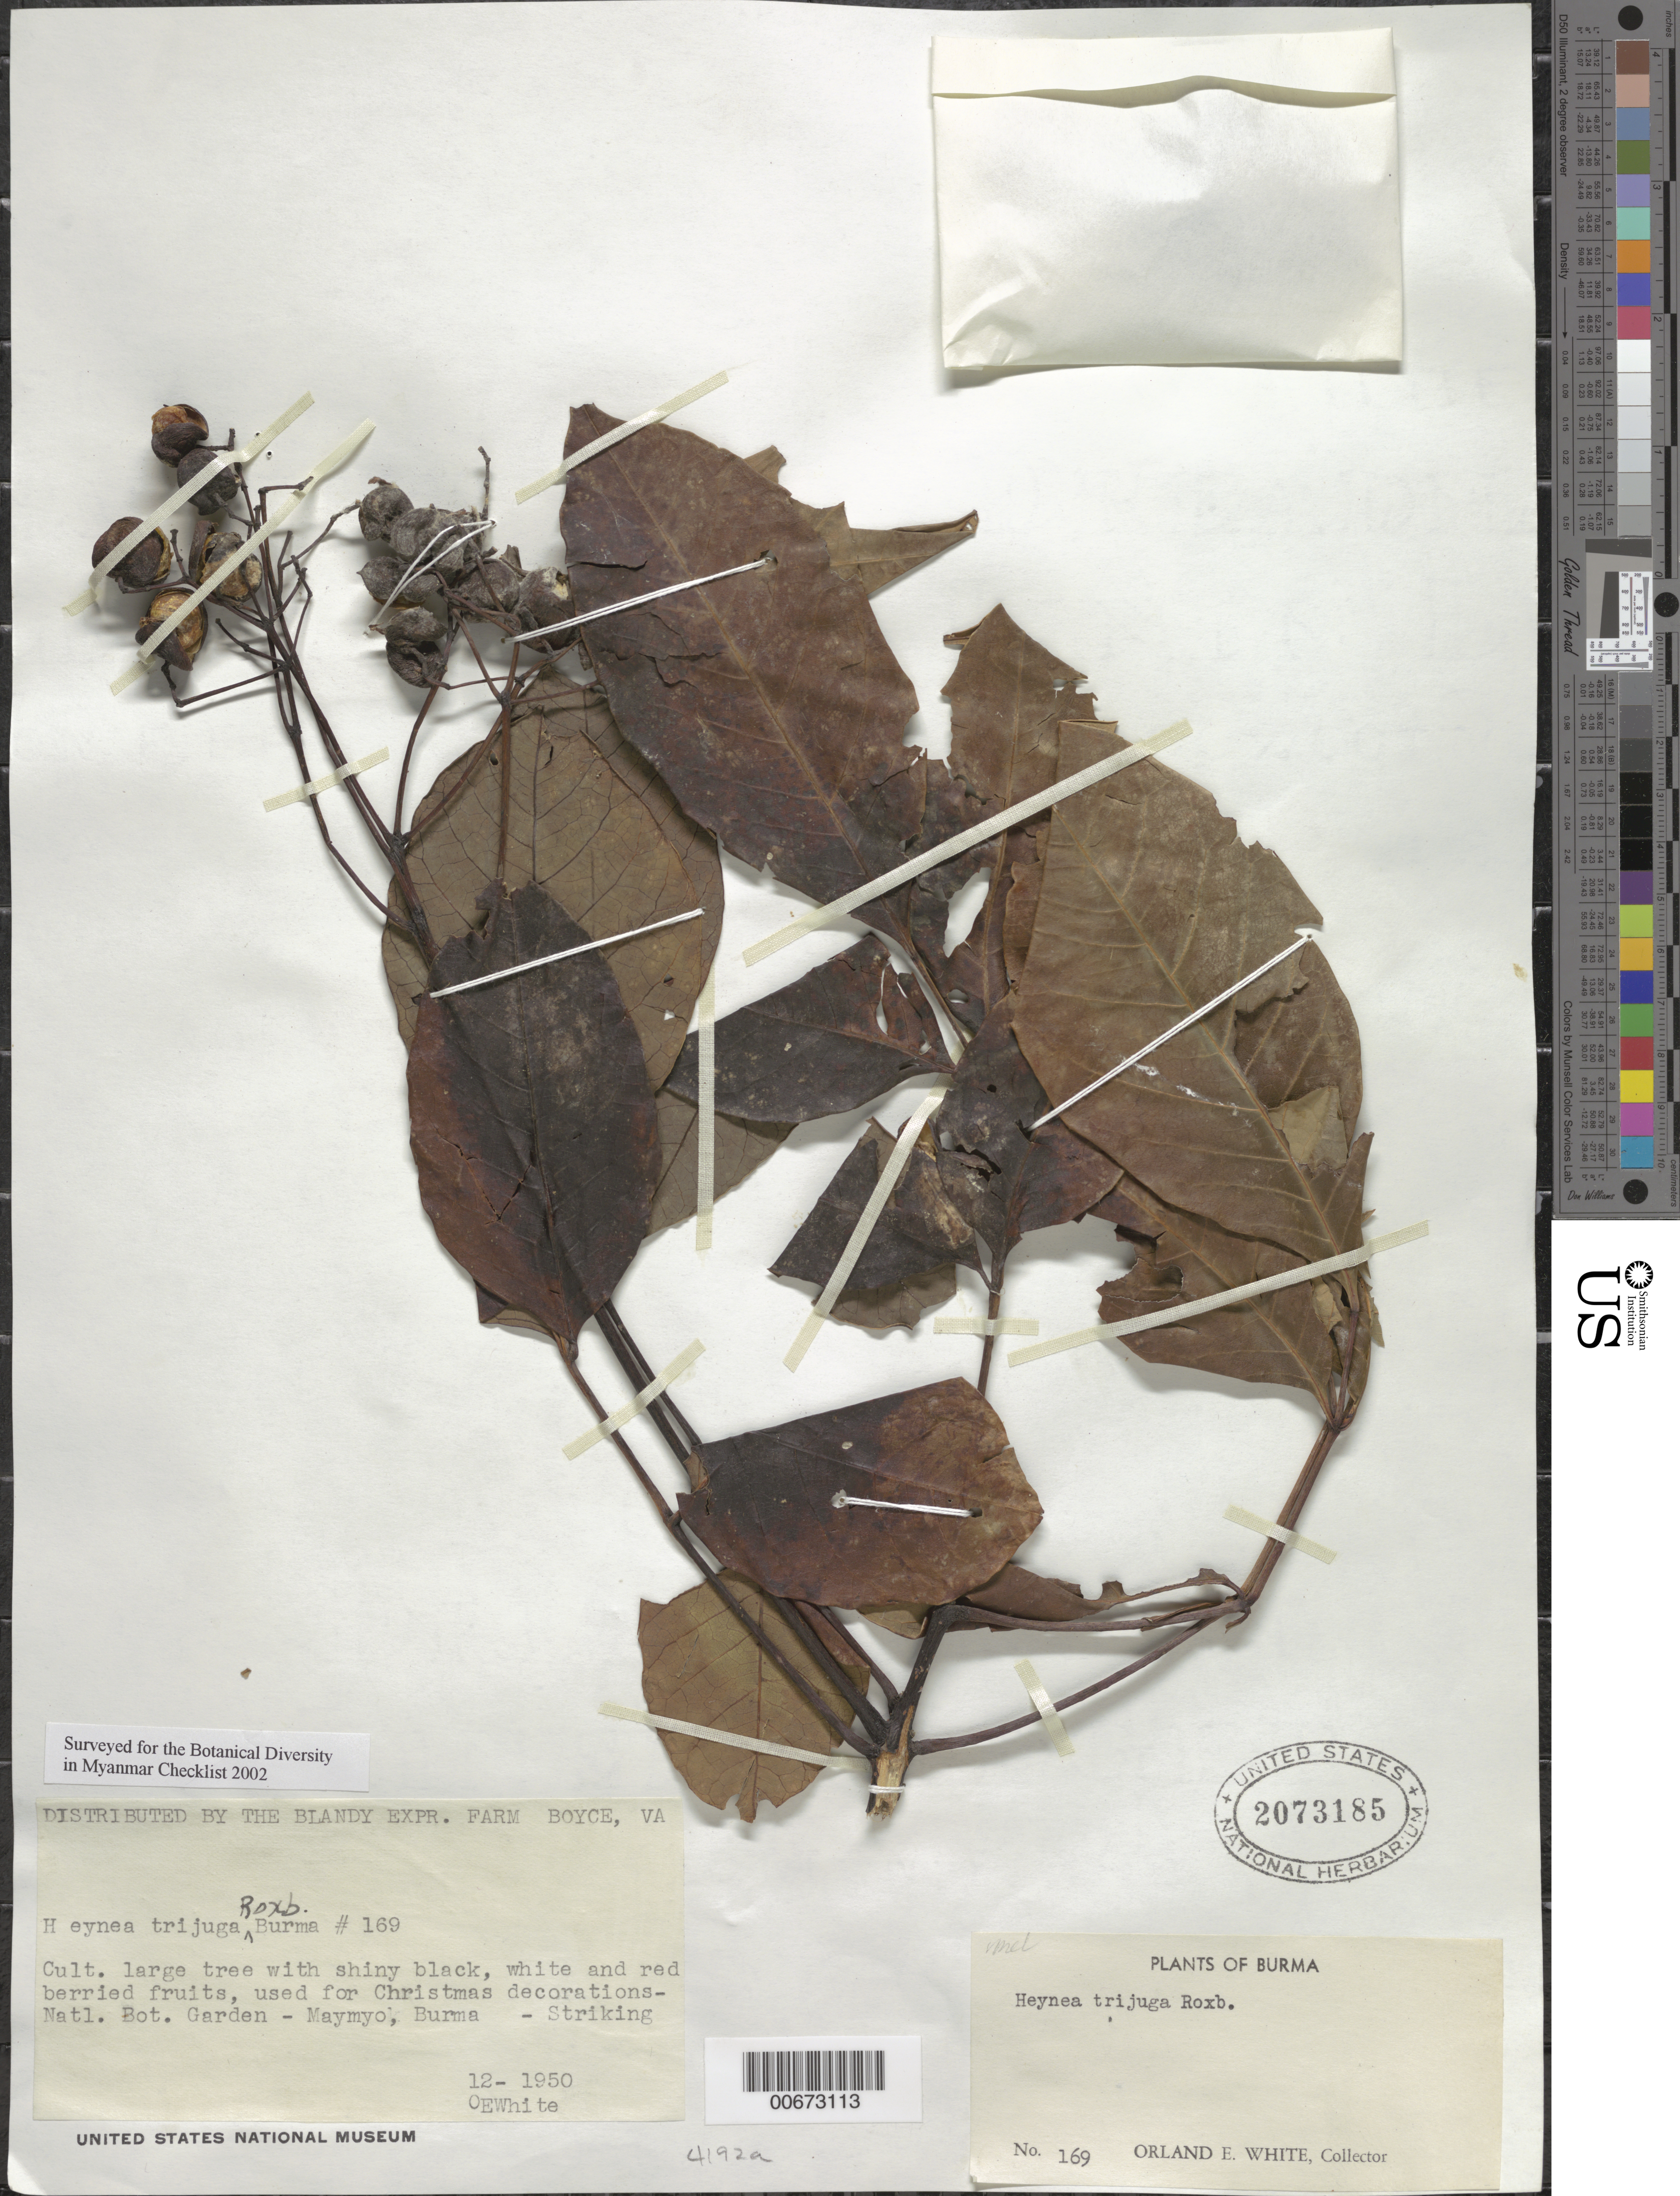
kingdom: Plantae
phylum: Tracheophyta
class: Magnoliopsida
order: Sapindales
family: Meliaceae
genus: Heynea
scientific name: Heynea trijuga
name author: Roxb.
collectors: O. E. White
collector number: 169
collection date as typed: Dec 1950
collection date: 1950-12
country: Myanmar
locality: Natl. Bot. Garden, Maymyo.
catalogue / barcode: US 2073185